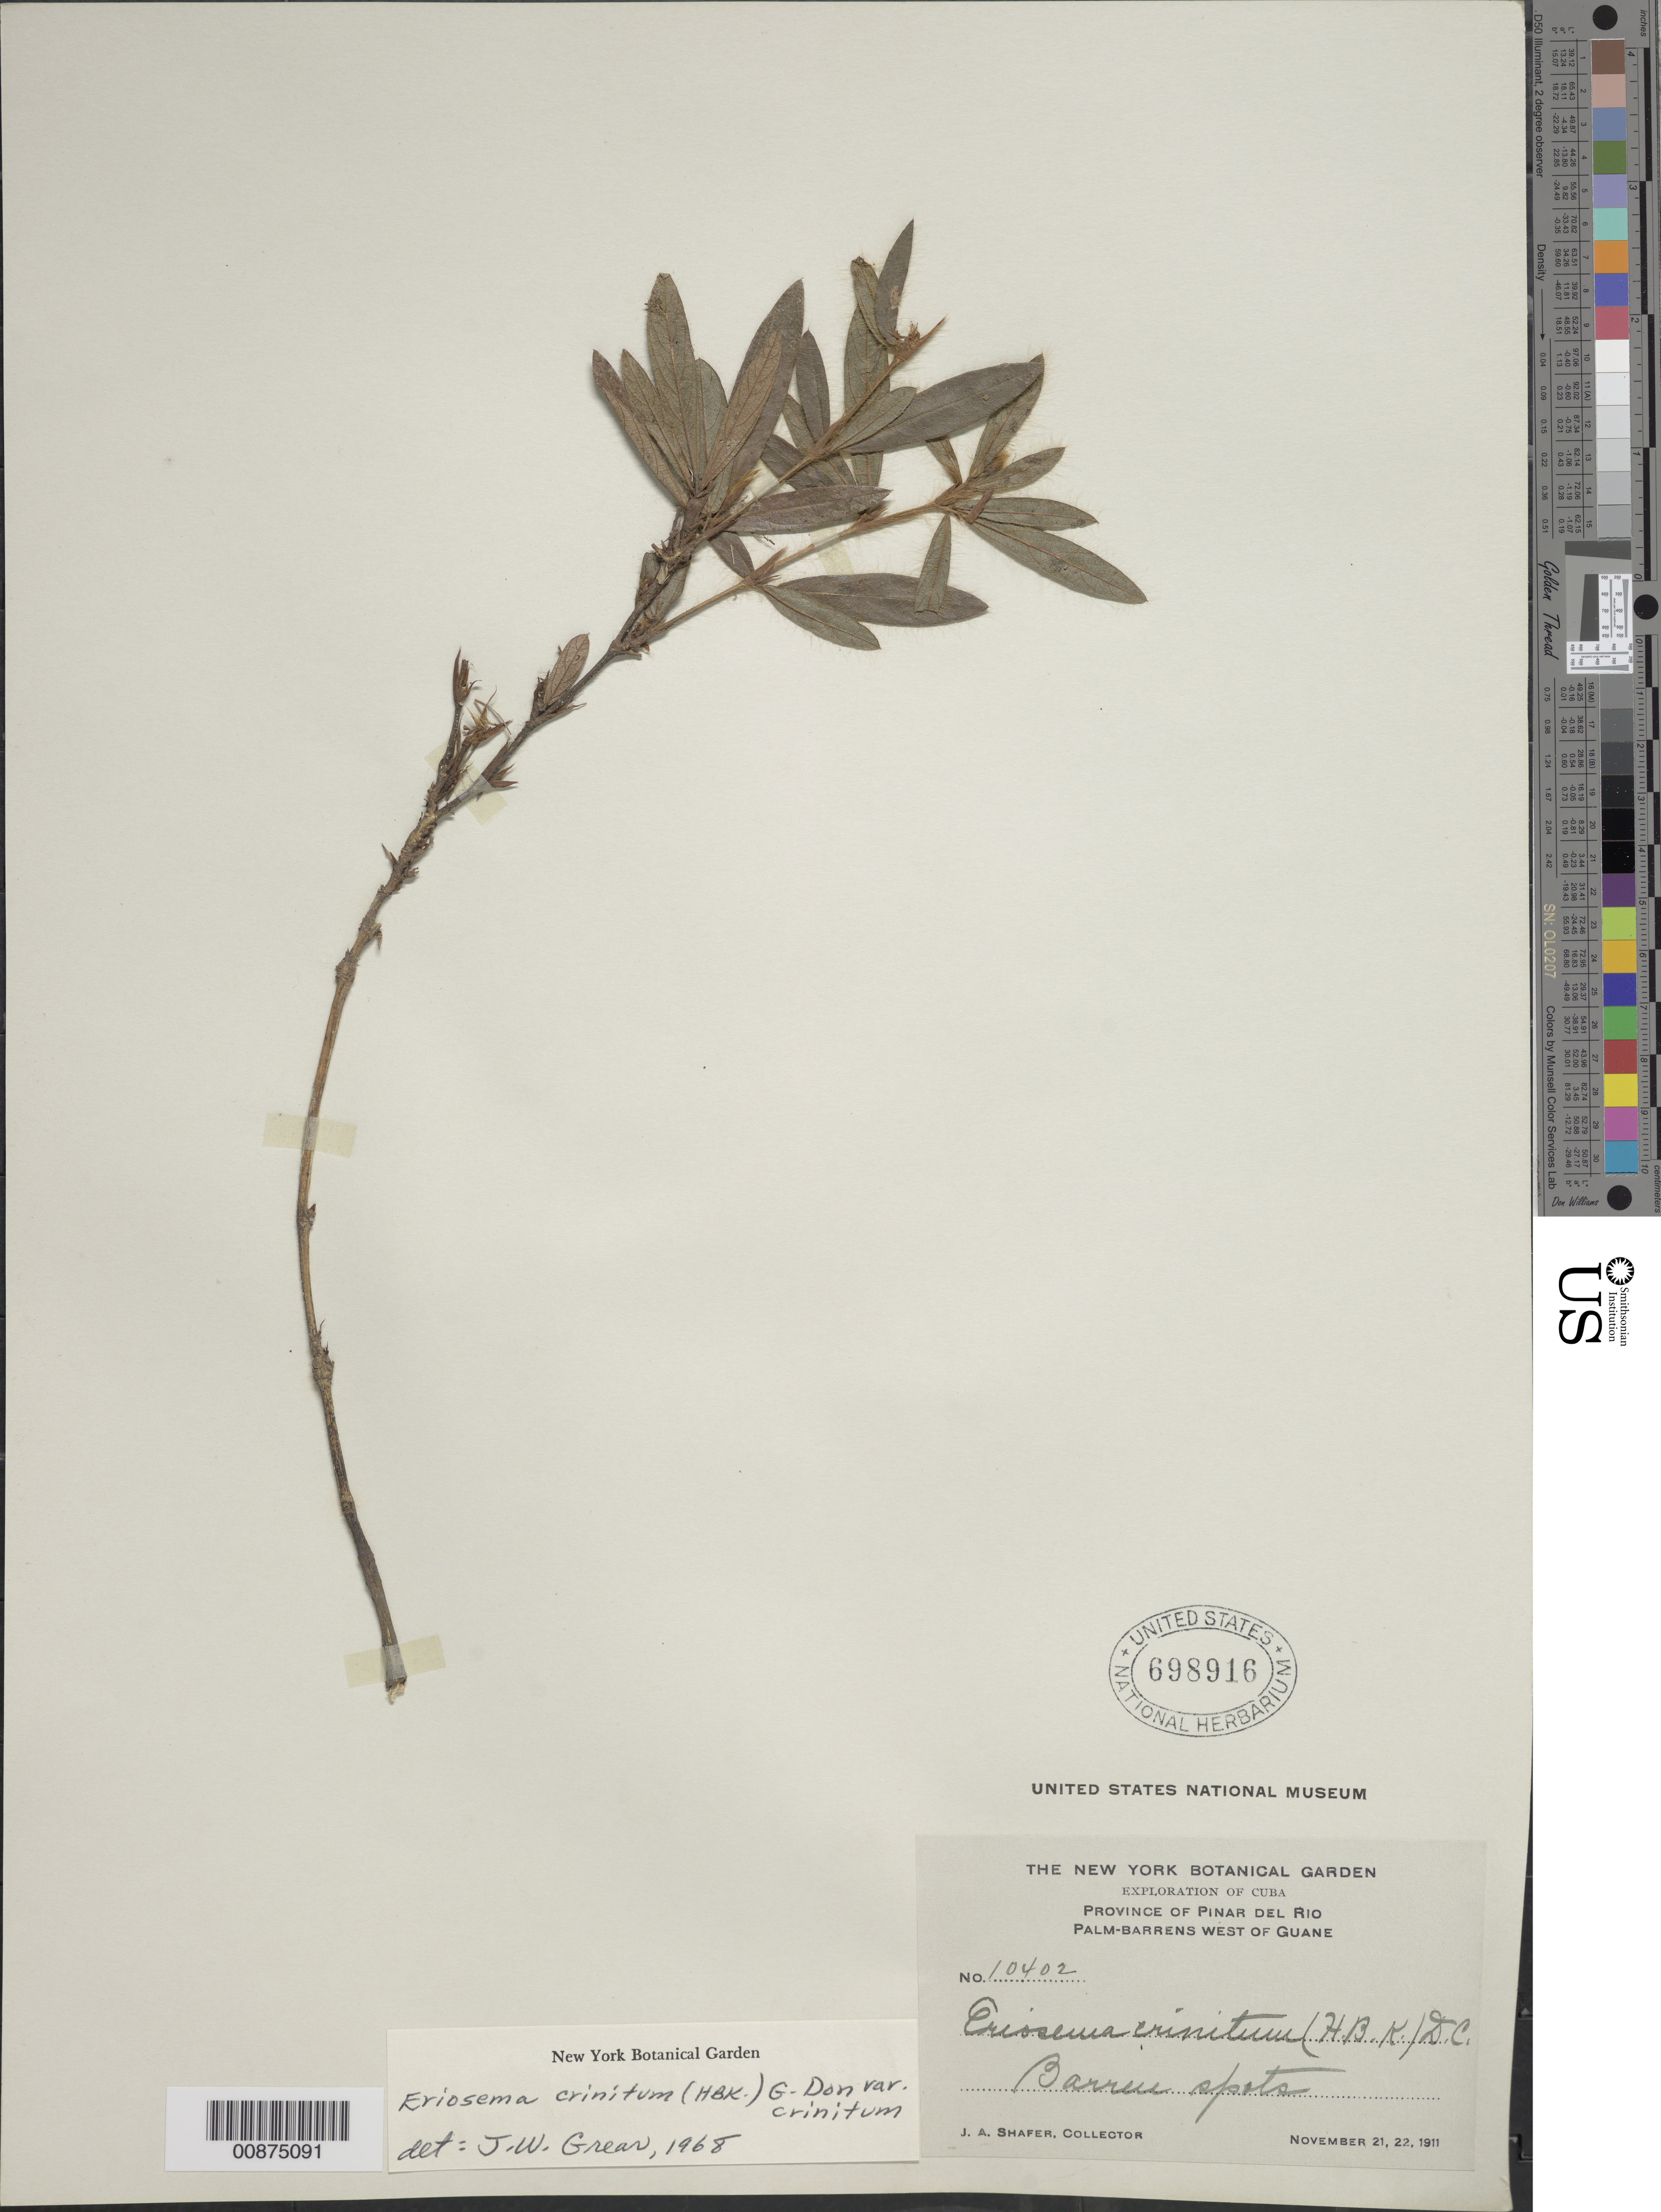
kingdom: Plantae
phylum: Tracheophyta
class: Magnoliopsida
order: Fabales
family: Fabaceae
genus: Eriosema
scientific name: Eriosema crinitum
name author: (Kunth) G. Don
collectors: J. A. Shafer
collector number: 10402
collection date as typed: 21 Nov 1911 to 22 Nov 1911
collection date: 1911-11-21/1911-11-22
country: Cuba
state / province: Pinar del Rio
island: Cuba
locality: Palm-Barrens west of Guane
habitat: Barren spots.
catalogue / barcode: US 698916